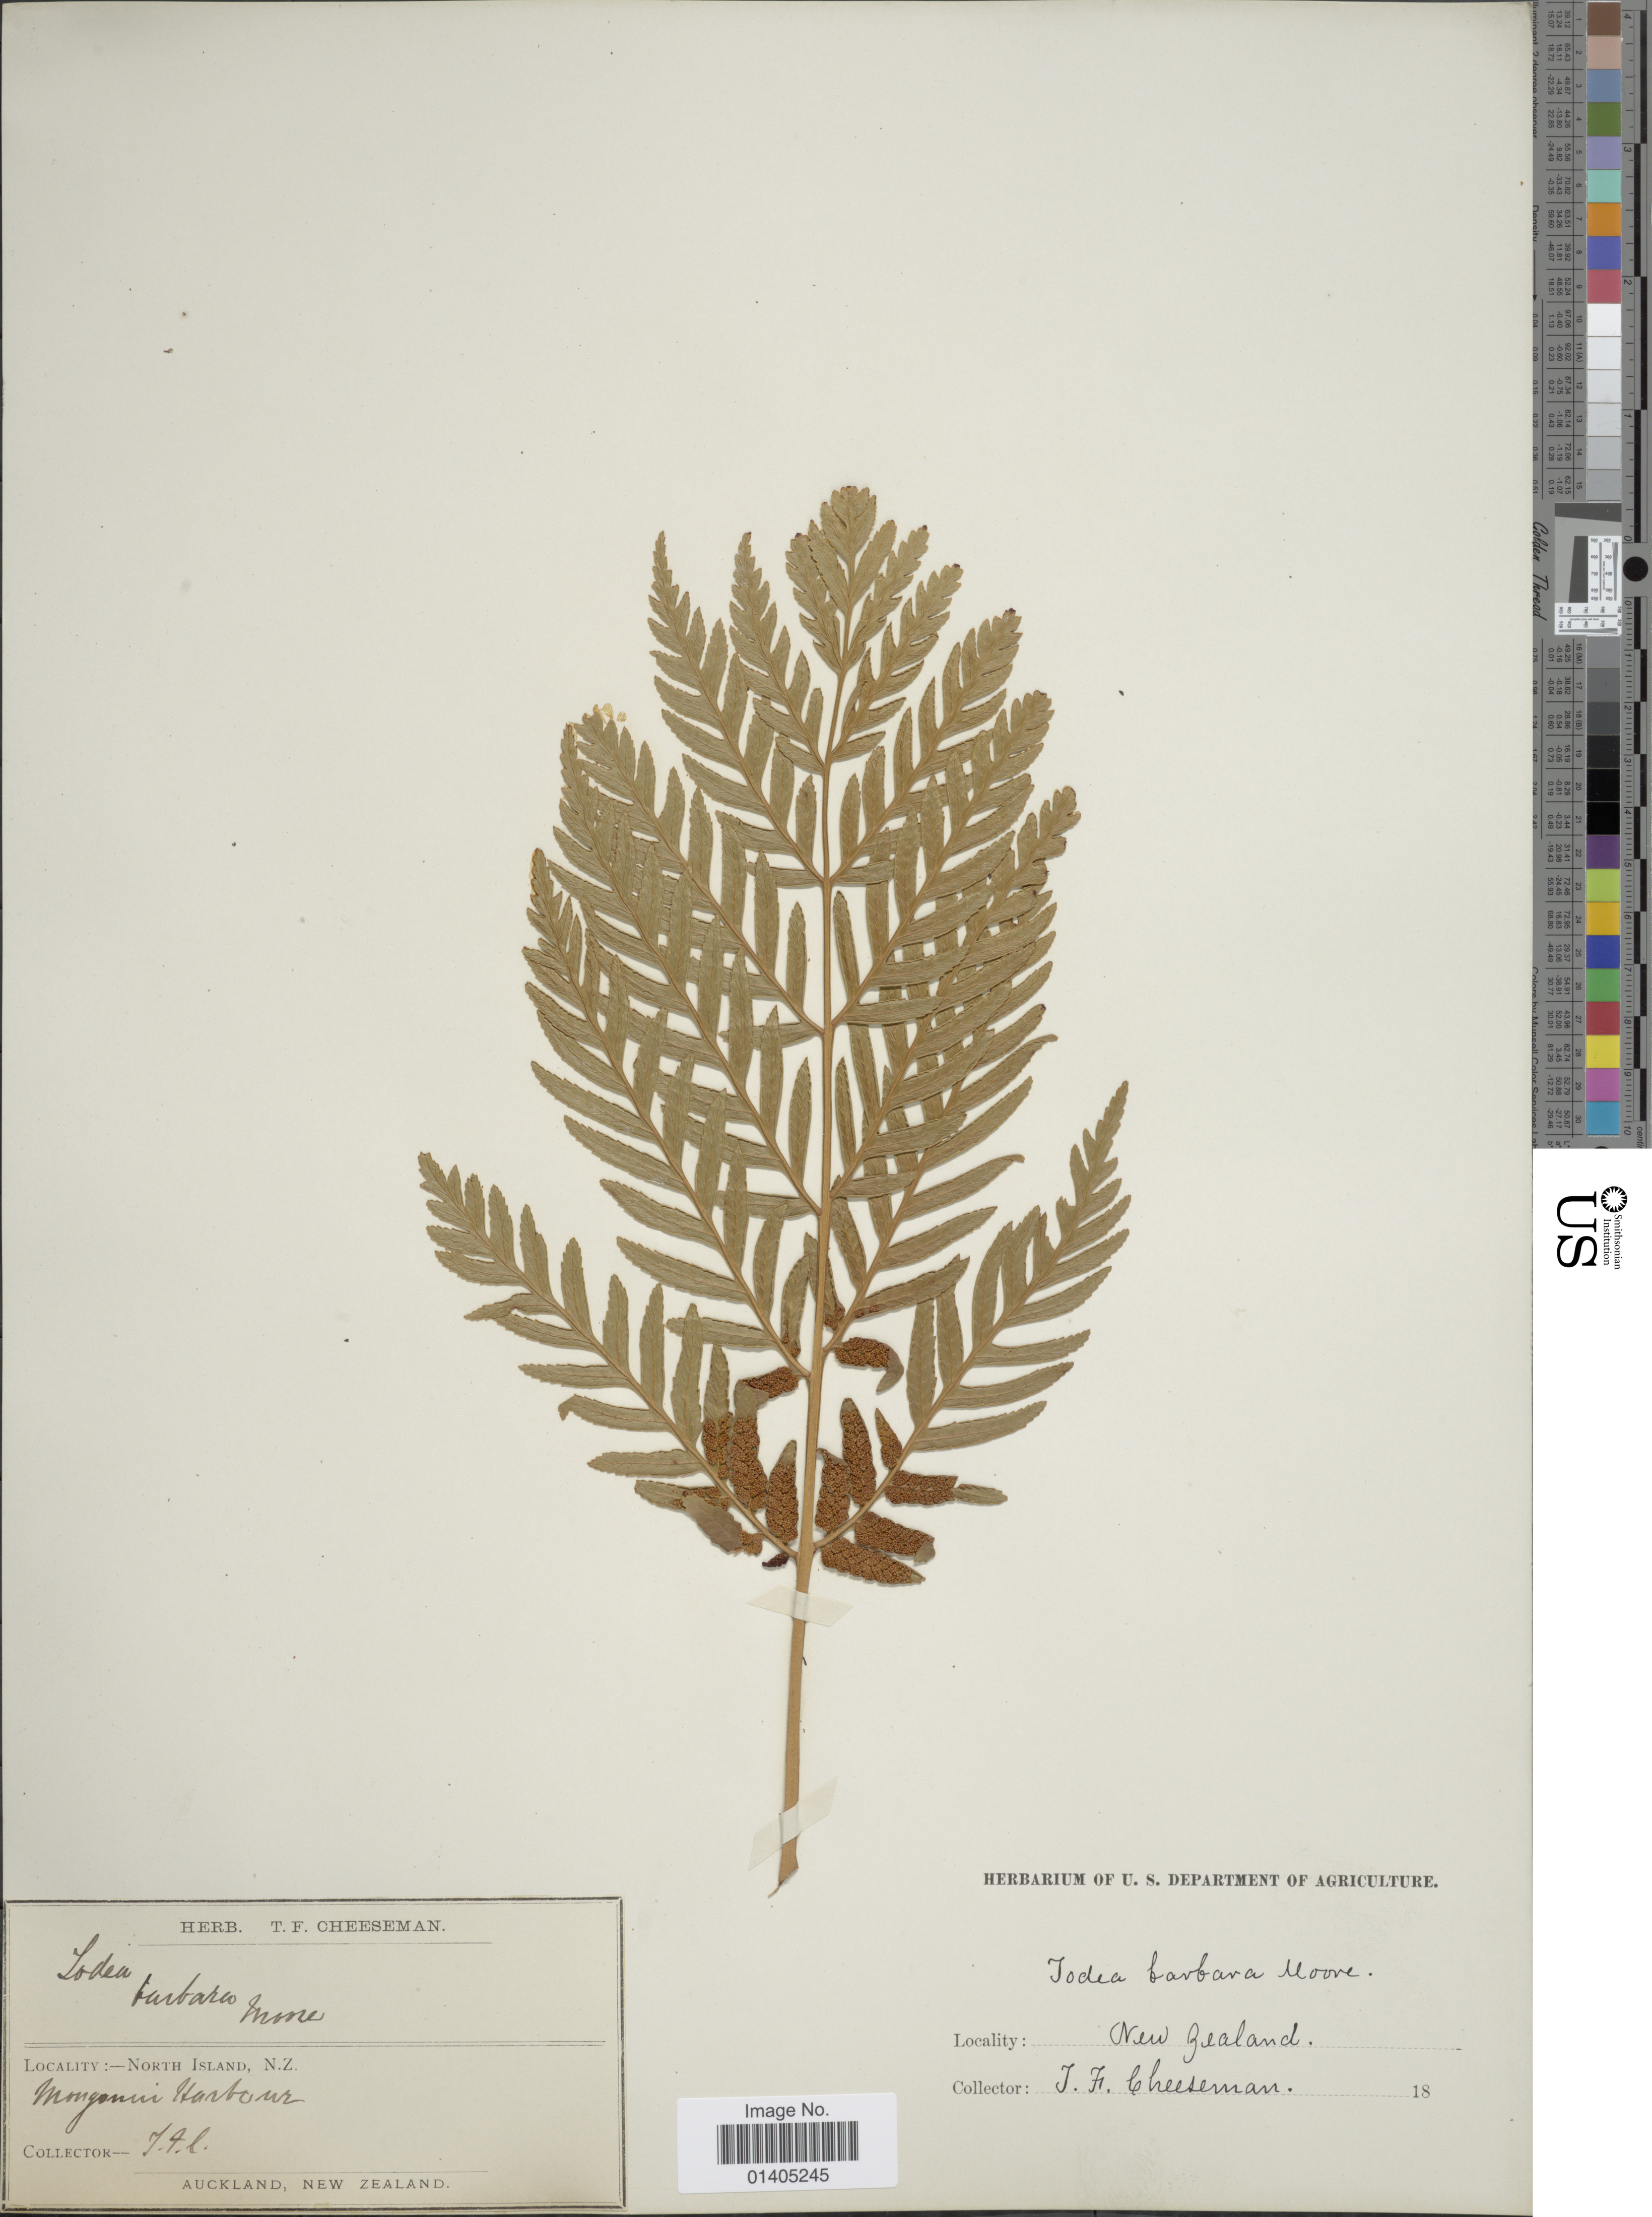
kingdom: Plantae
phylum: Tracheophyta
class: Polypodiopsida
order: Osmundales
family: Osmundaceae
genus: Todea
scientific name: Todea barbara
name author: T. Moore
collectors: T. F. Cheeseman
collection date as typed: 18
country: New Zealand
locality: North Island, Mangonui Harbour